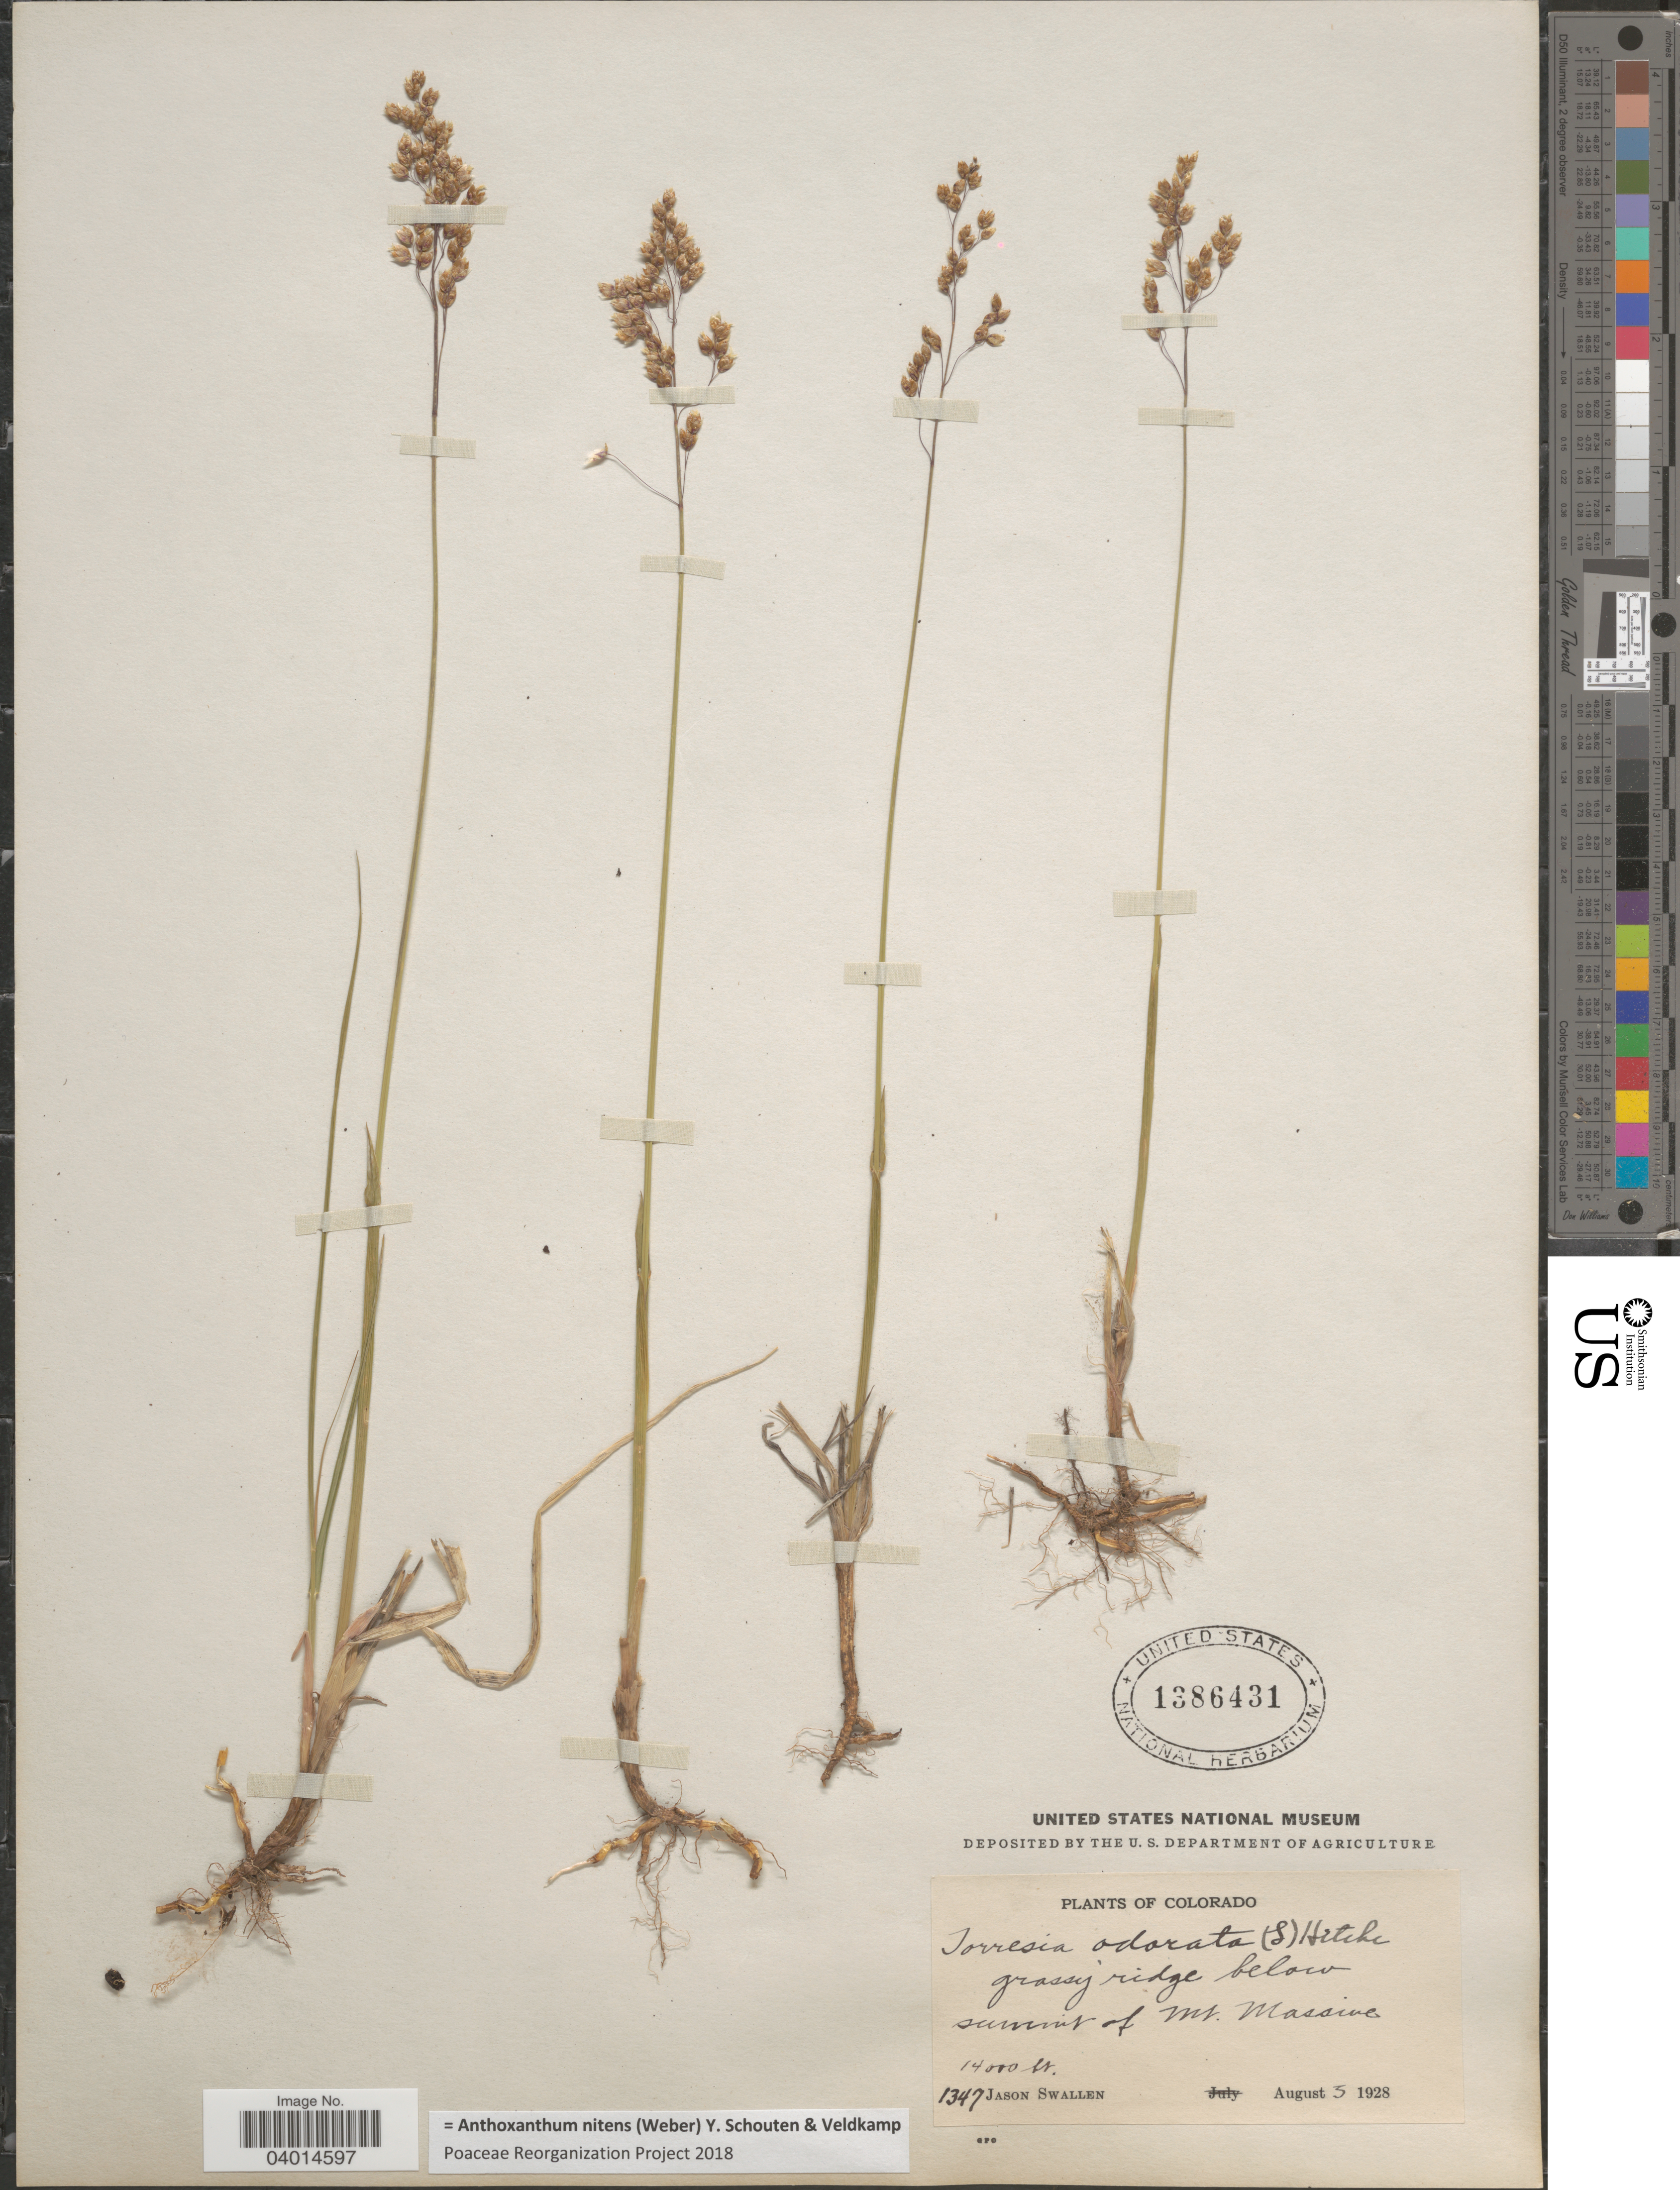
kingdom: Plantae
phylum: Tracheophyta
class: Liliopsida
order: Poales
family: Poaceae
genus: Anthoxanthum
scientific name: Anthoxanthum nitens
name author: (G.H. Weber) R.T.A. Schouten & Veldkamp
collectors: J. R. Swallen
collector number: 1347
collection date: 1928-08-05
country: United States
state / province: Colorado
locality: Grassy ridge below summit of Mt. Massive.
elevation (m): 4267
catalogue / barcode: US 1386431